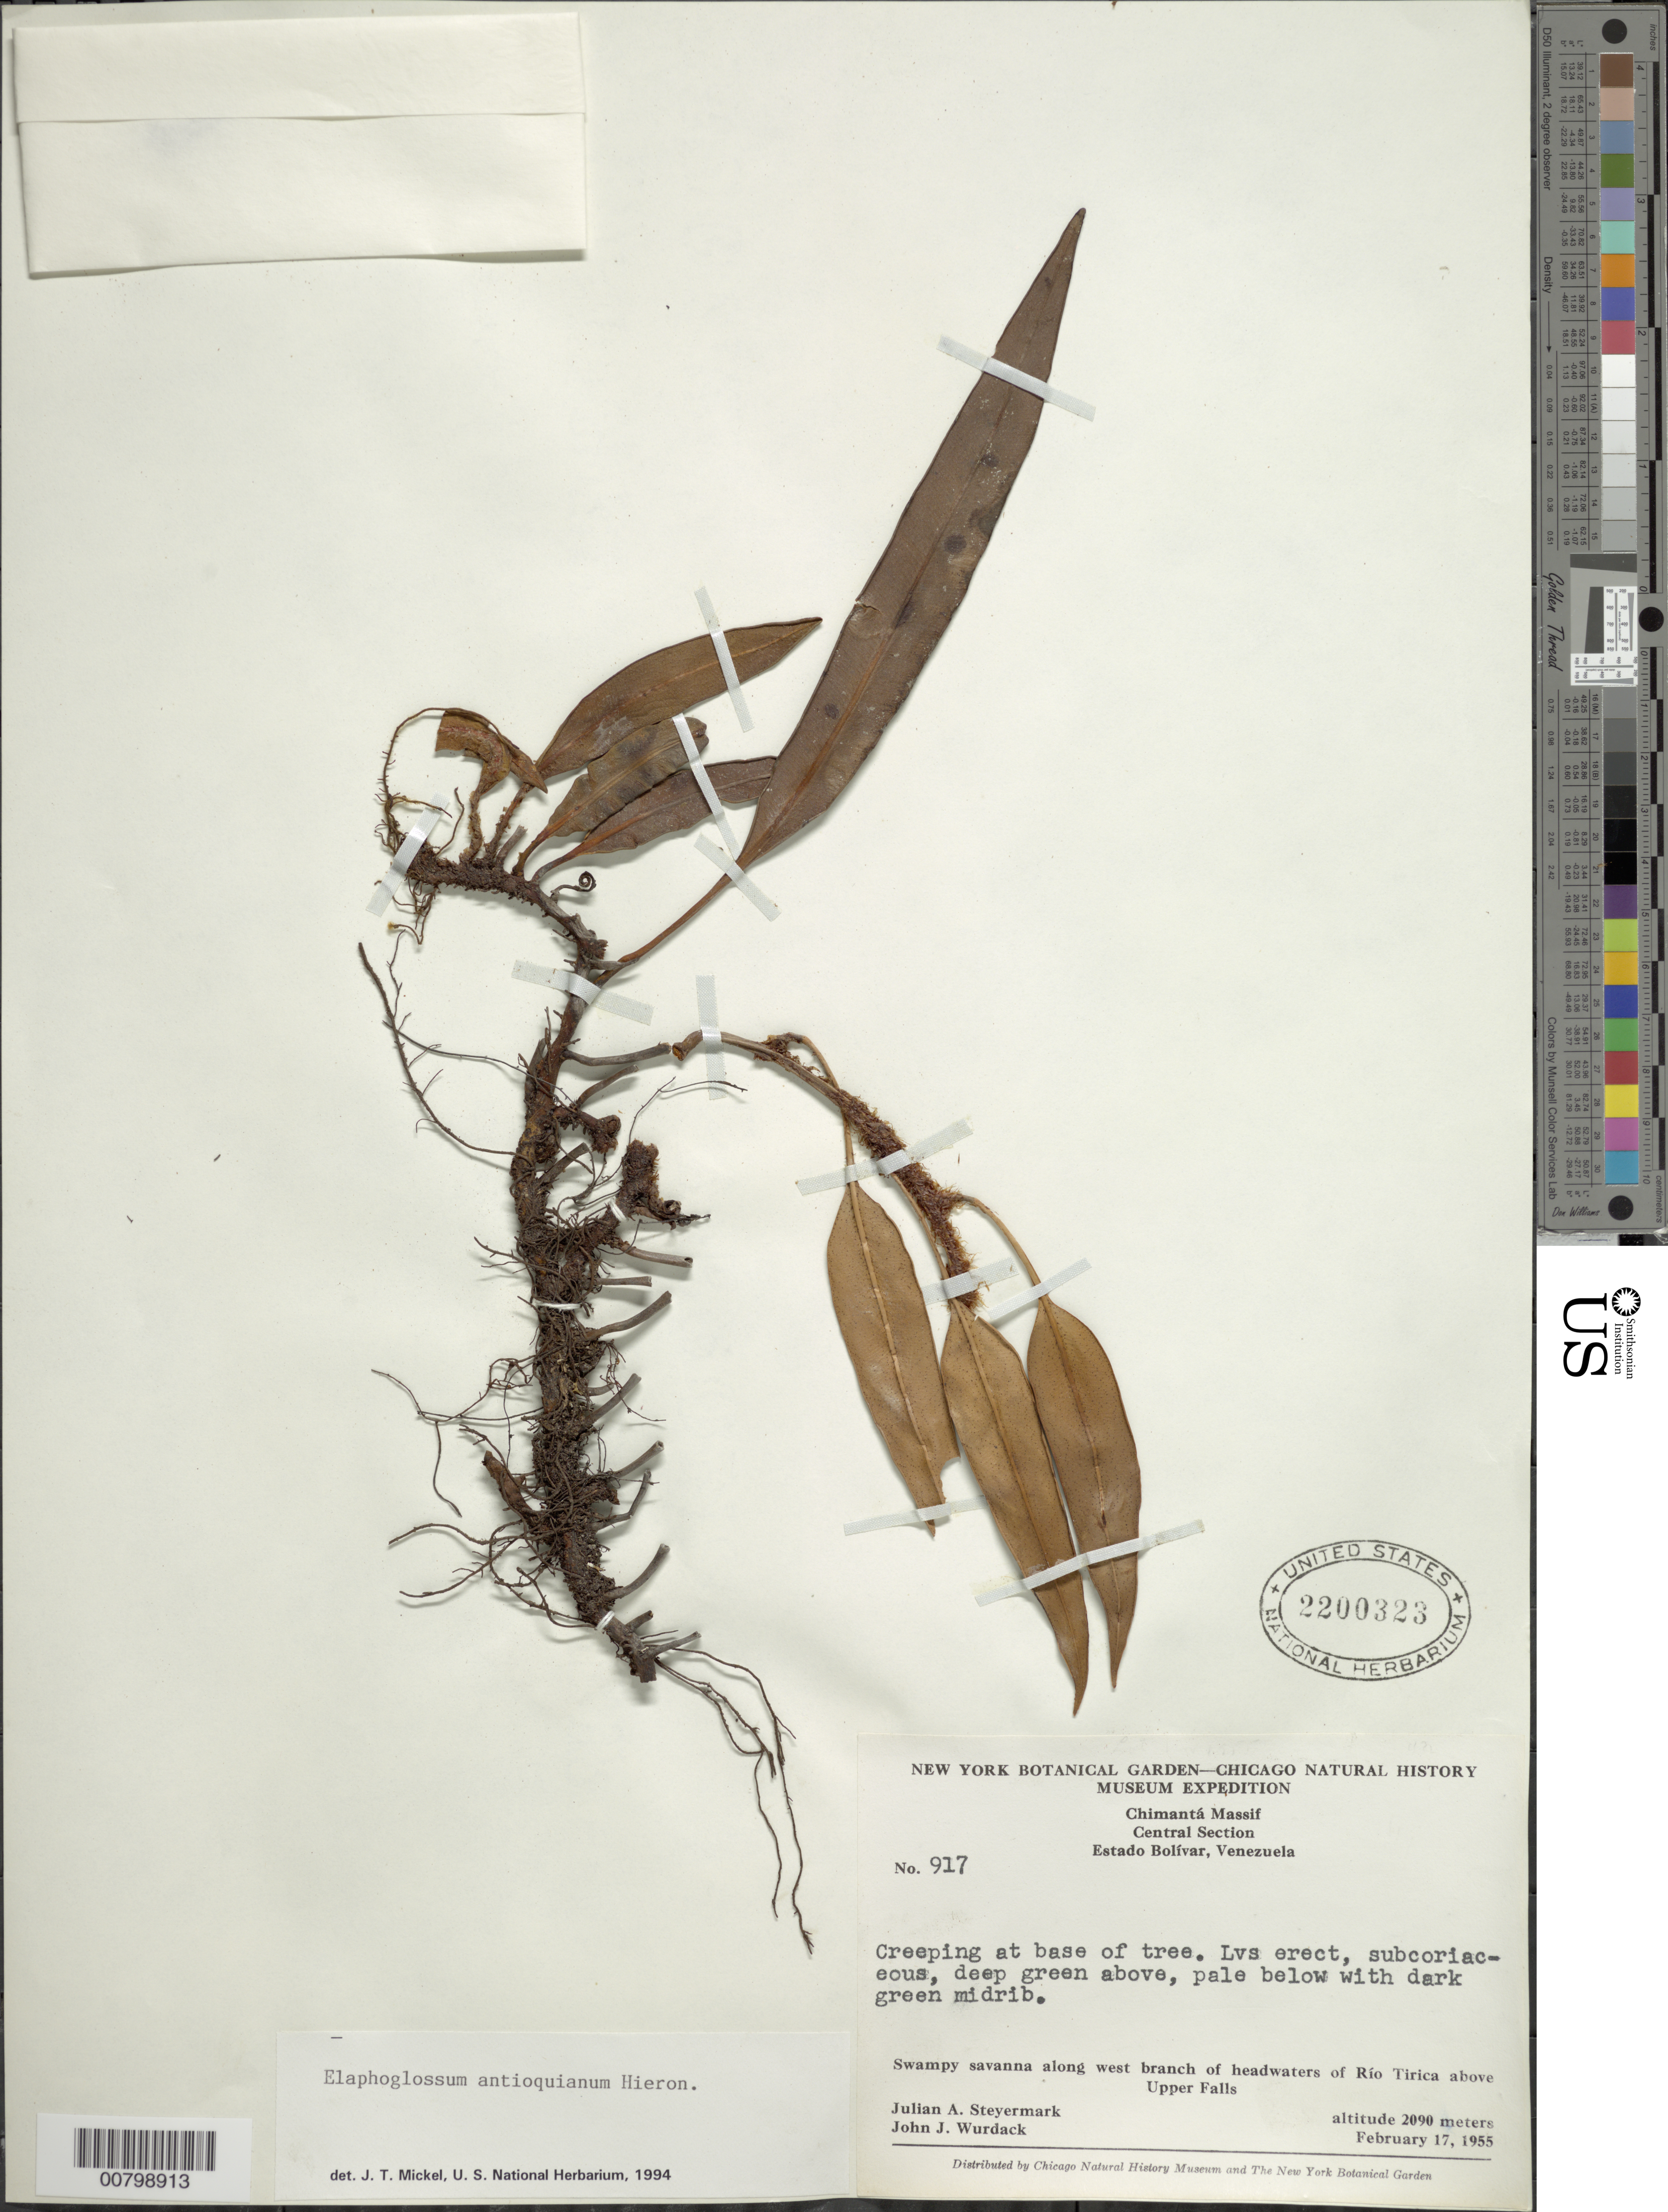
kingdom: Plantae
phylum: Tracheophyta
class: Polypodiopsida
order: Polypodiales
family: Dryopteridaceae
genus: Elaphoglossum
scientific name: Elaphoglossum antioquianum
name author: Hieron.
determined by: Mickel, J. T., (NY), New York Botanical Garden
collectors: J. Steyermark & J. J. Wurdack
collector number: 55 917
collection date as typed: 17-Feb-55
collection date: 1955-02-17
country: Venezuela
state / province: Bolívar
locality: Chimantá Massif, above Upper Falls, Río Tirica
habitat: Swampy savanna along river; at base of tree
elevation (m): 2090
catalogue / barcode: US 2200323